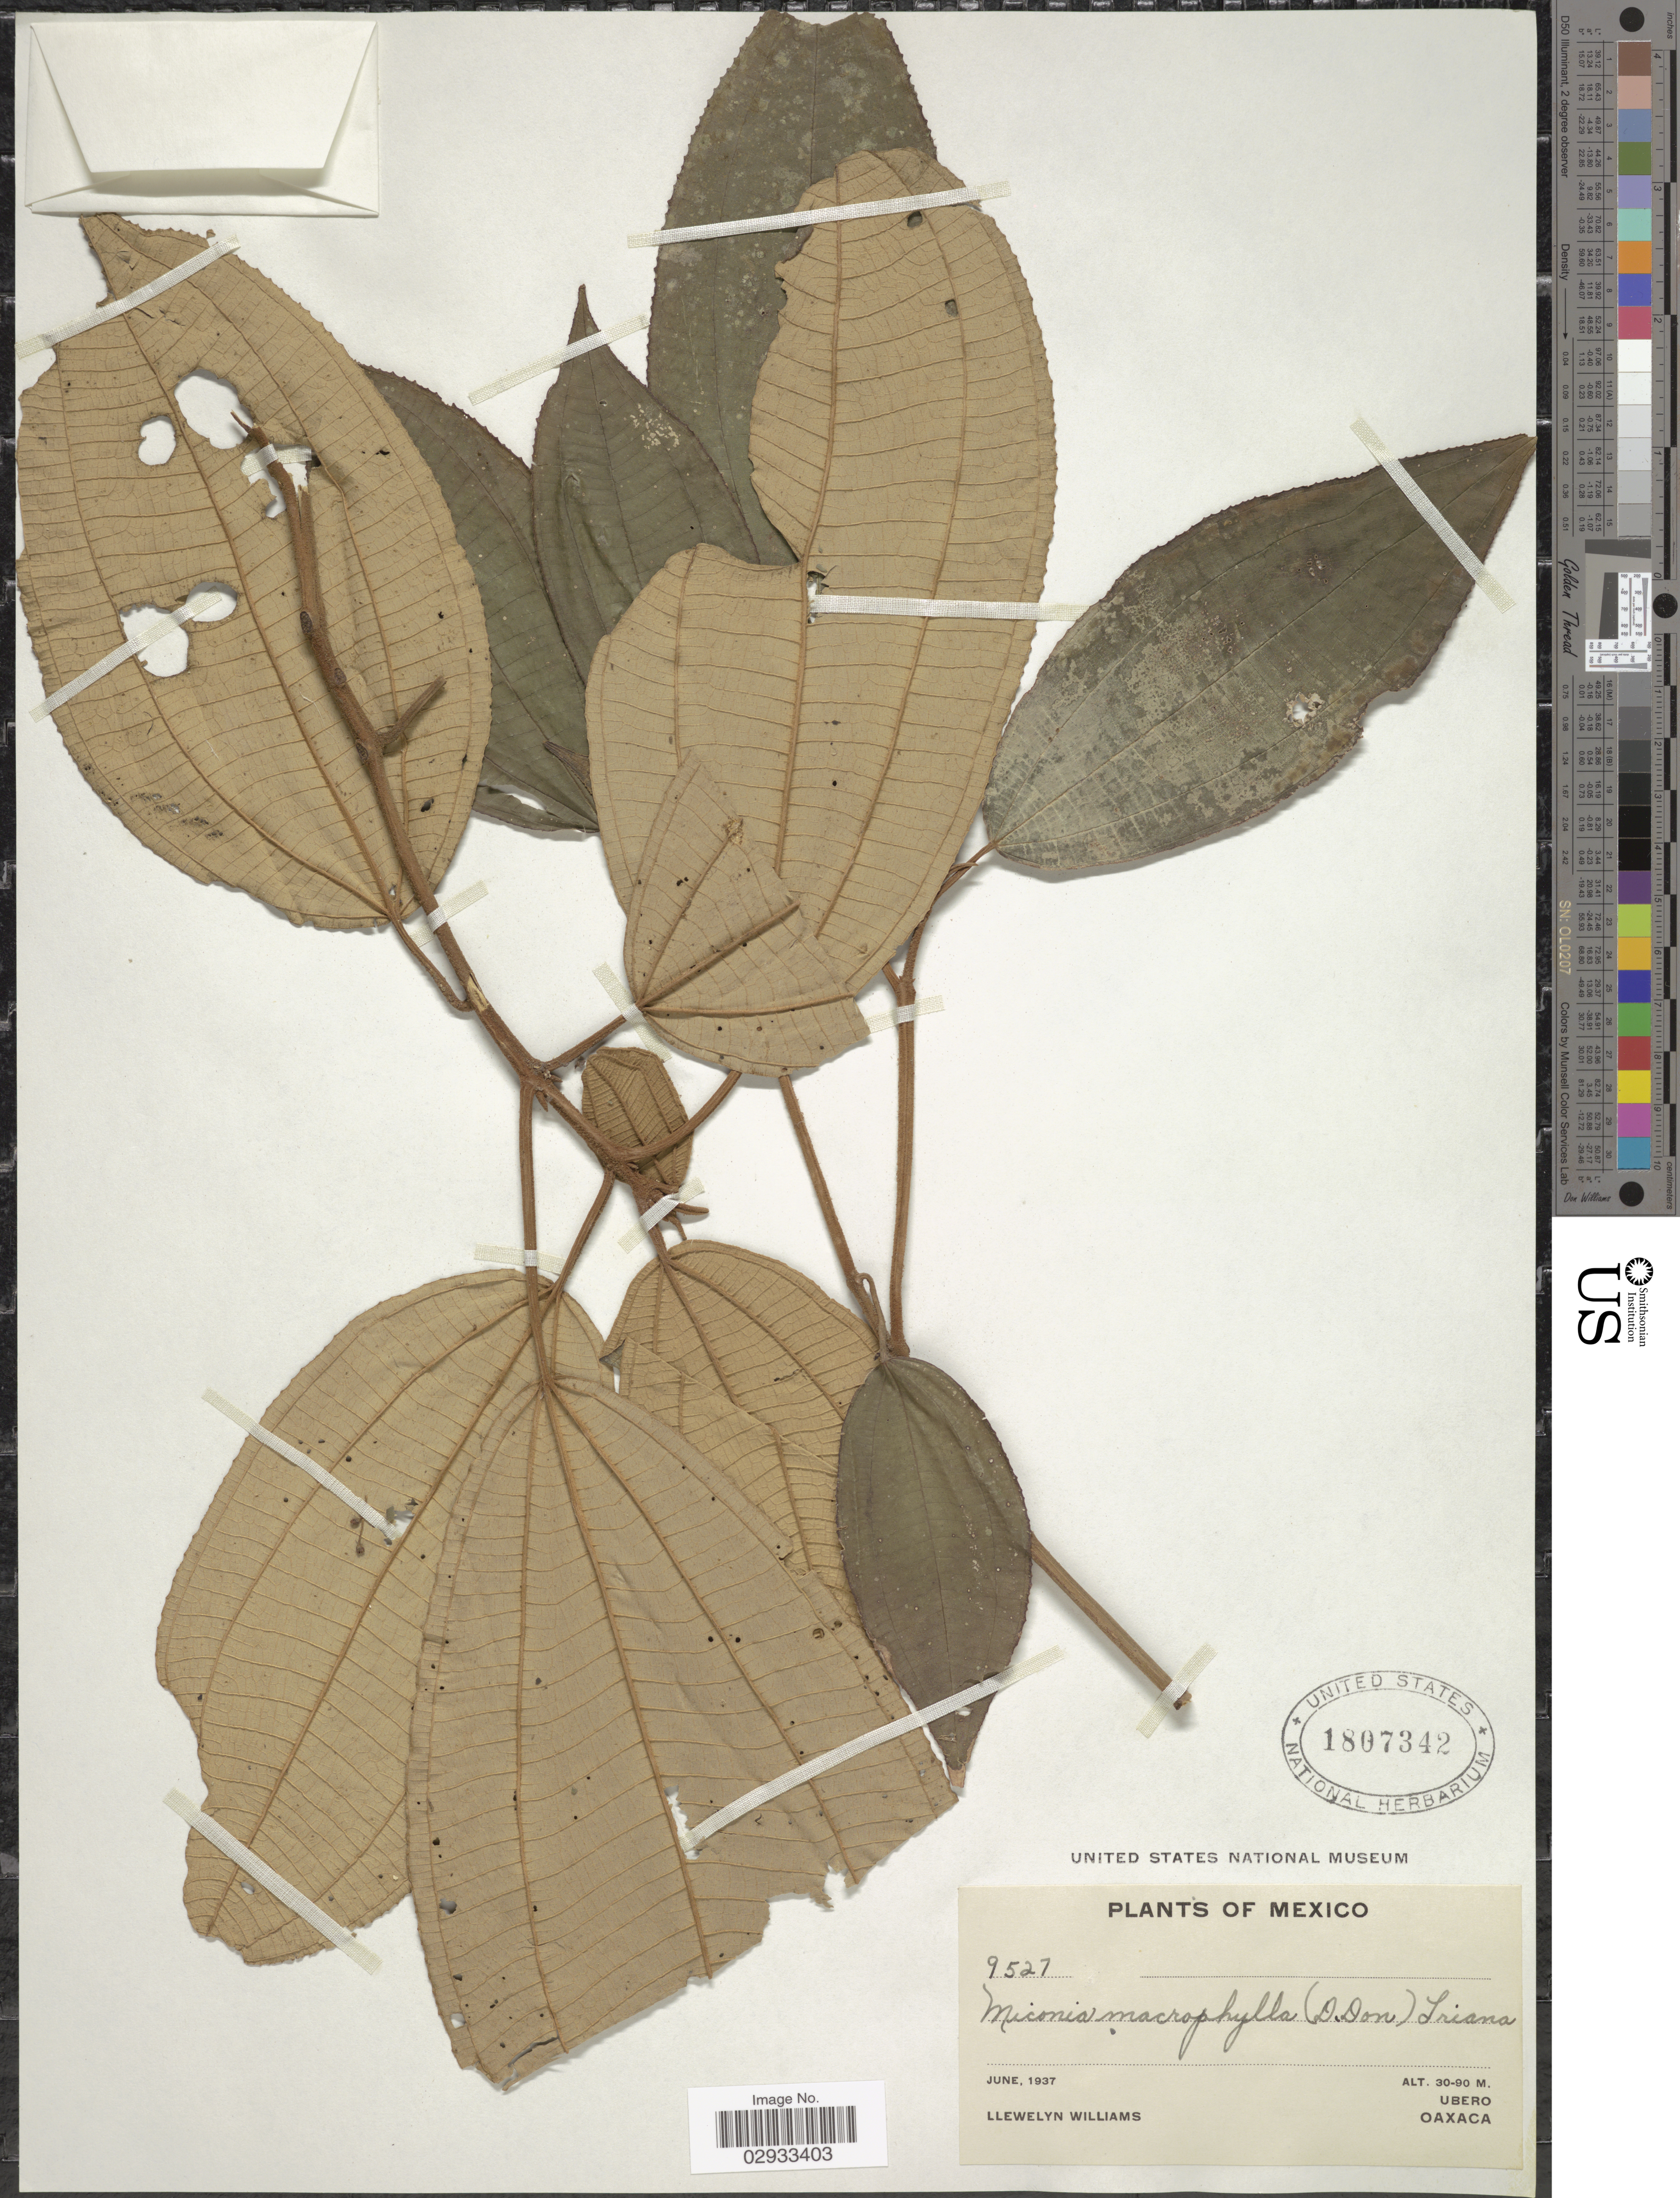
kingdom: Plantae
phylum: Tracheophyta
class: Magnoliopsida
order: Myrtales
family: Melastomataceae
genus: Miconia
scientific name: Miconia serrulata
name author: (DC.) Naudin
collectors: Ll. Williams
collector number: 9527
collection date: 1937-06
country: Mexico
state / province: Oaxaca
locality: Ubero.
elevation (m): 30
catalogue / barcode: US 1807342